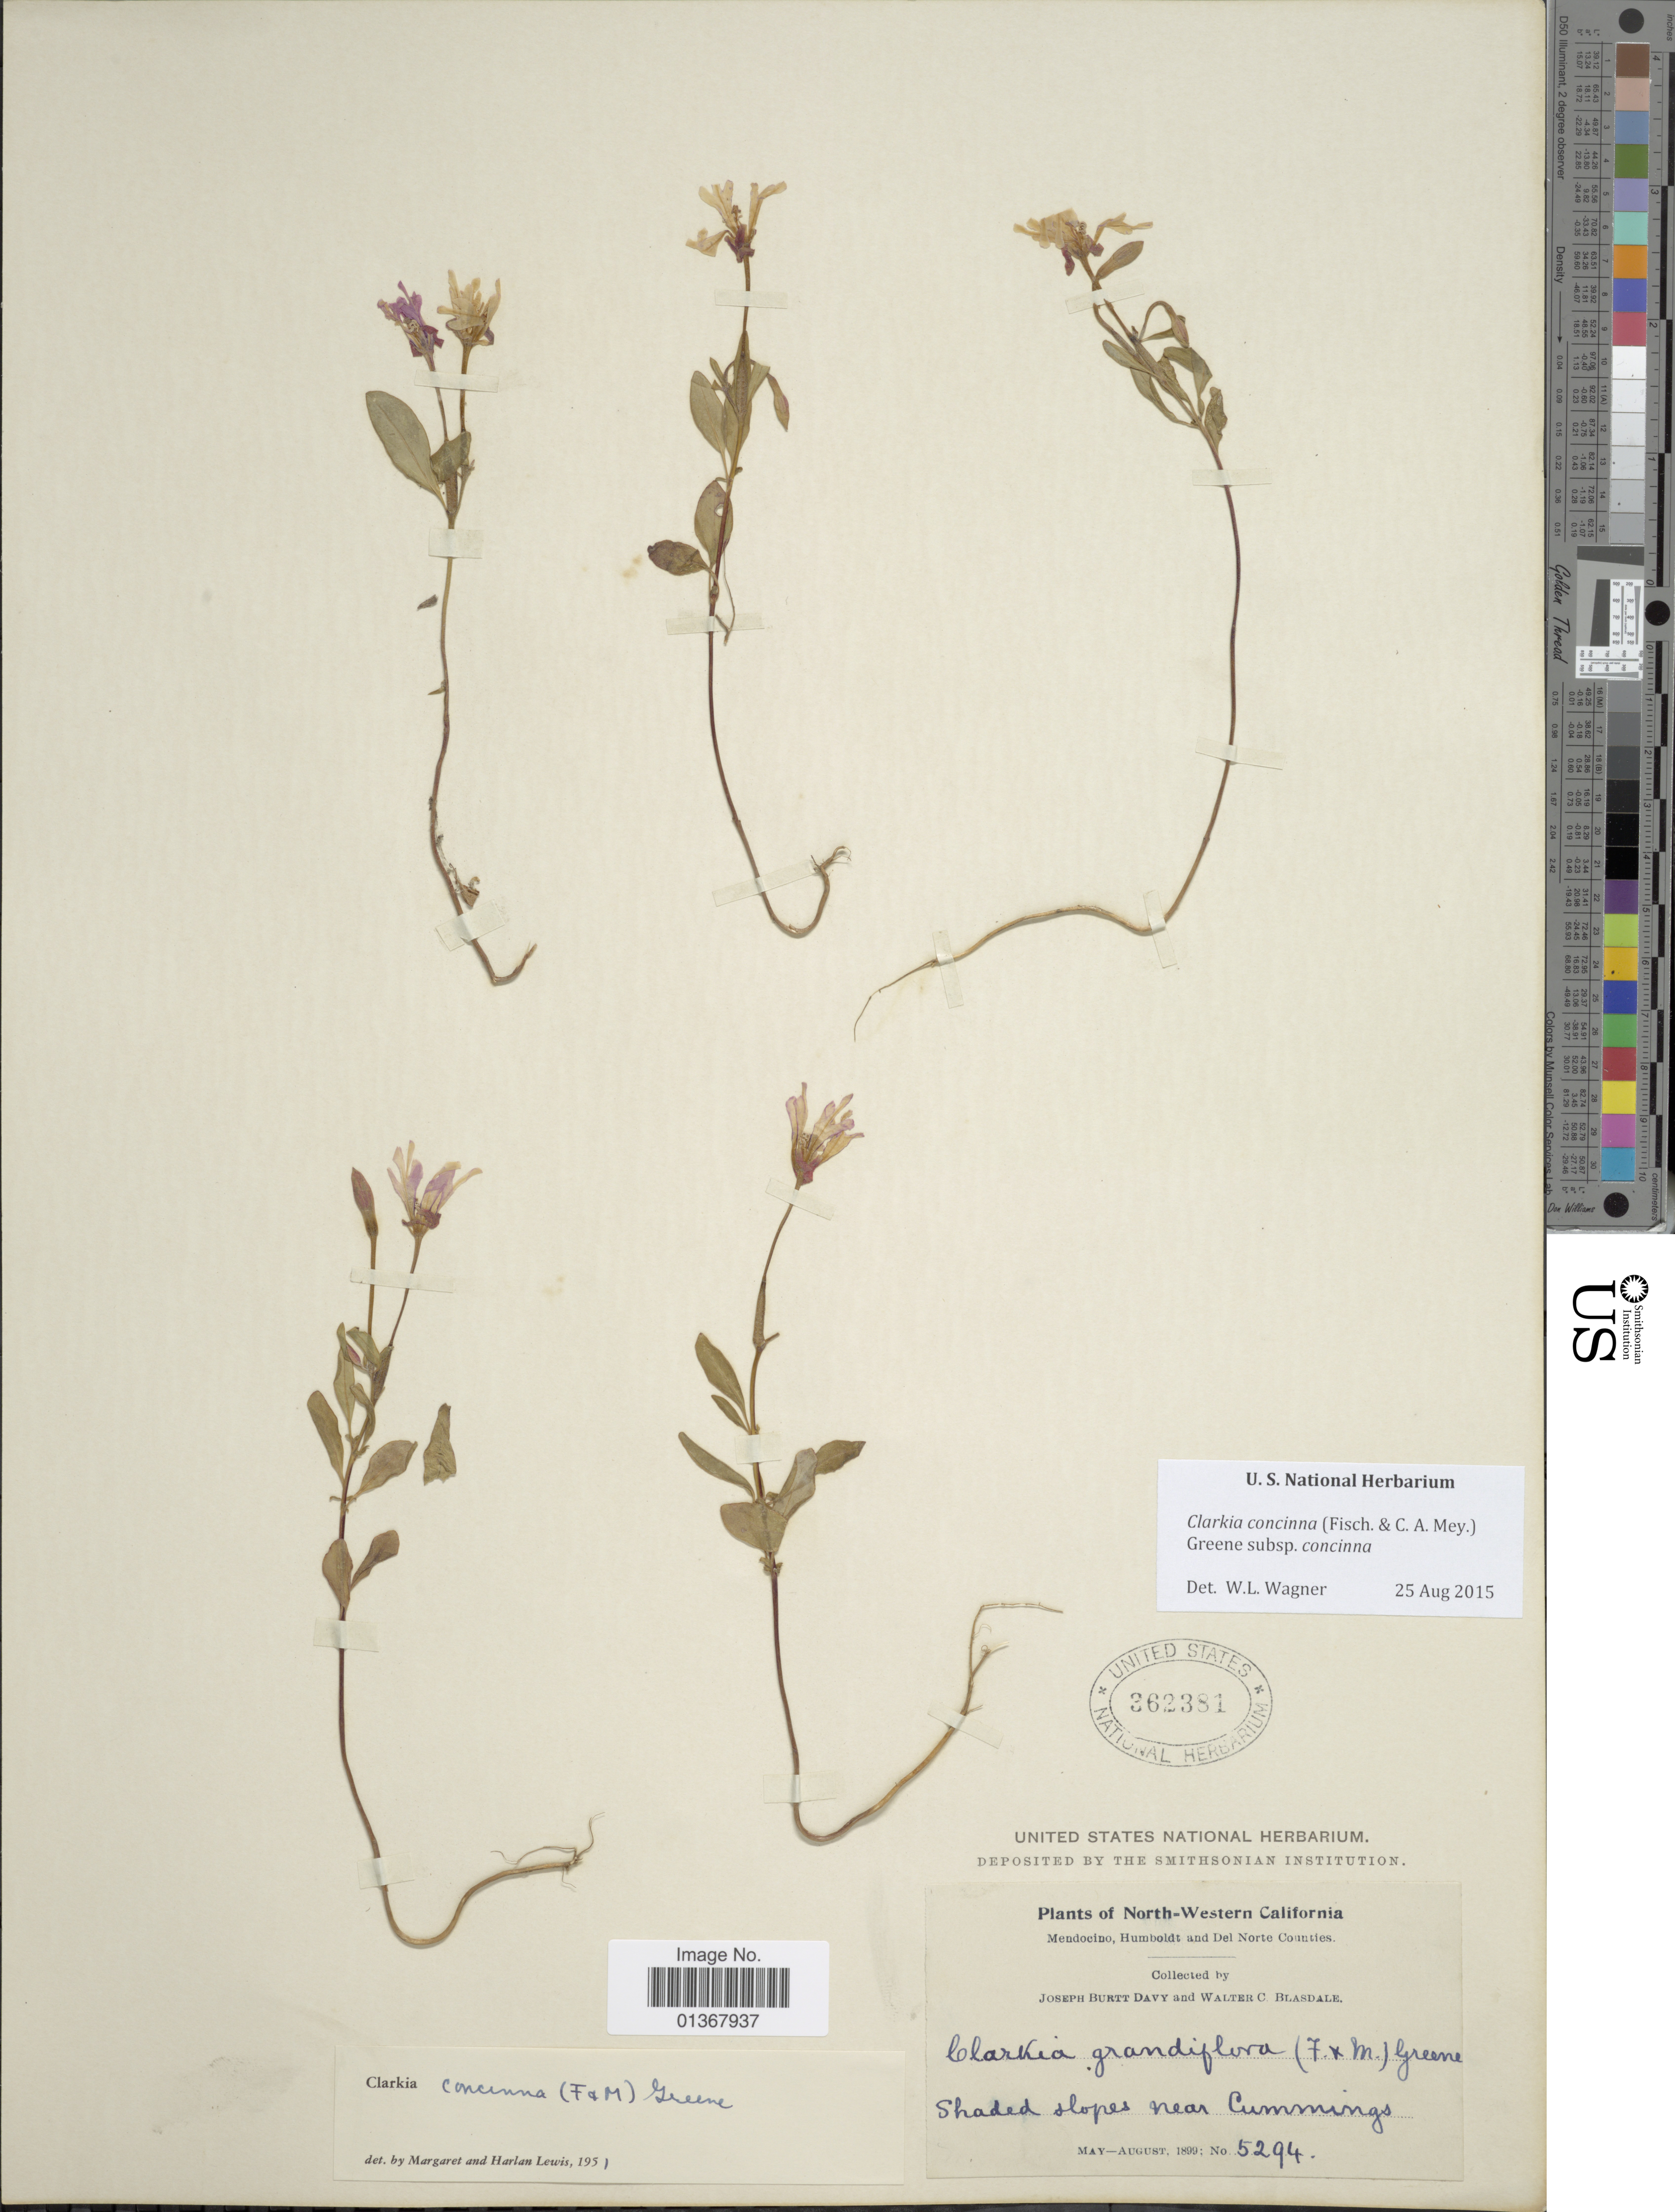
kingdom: Plantae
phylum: Tracheophyta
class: Magnoliopsida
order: Myrtales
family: Onagraceae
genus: Clarkia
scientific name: Clarkia concinna subsp. concinna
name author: (Fisch. & C.A. Mey.) Greene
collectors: J. Burtt Davy & W. Blasdale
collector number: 5294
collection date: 1899-05/1899-08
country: United States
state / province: California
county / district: Mendocino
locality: North-Western California, Mendocino, Humboldt and Del Counties, shaded slopes near Cummings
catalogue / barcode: US 362381